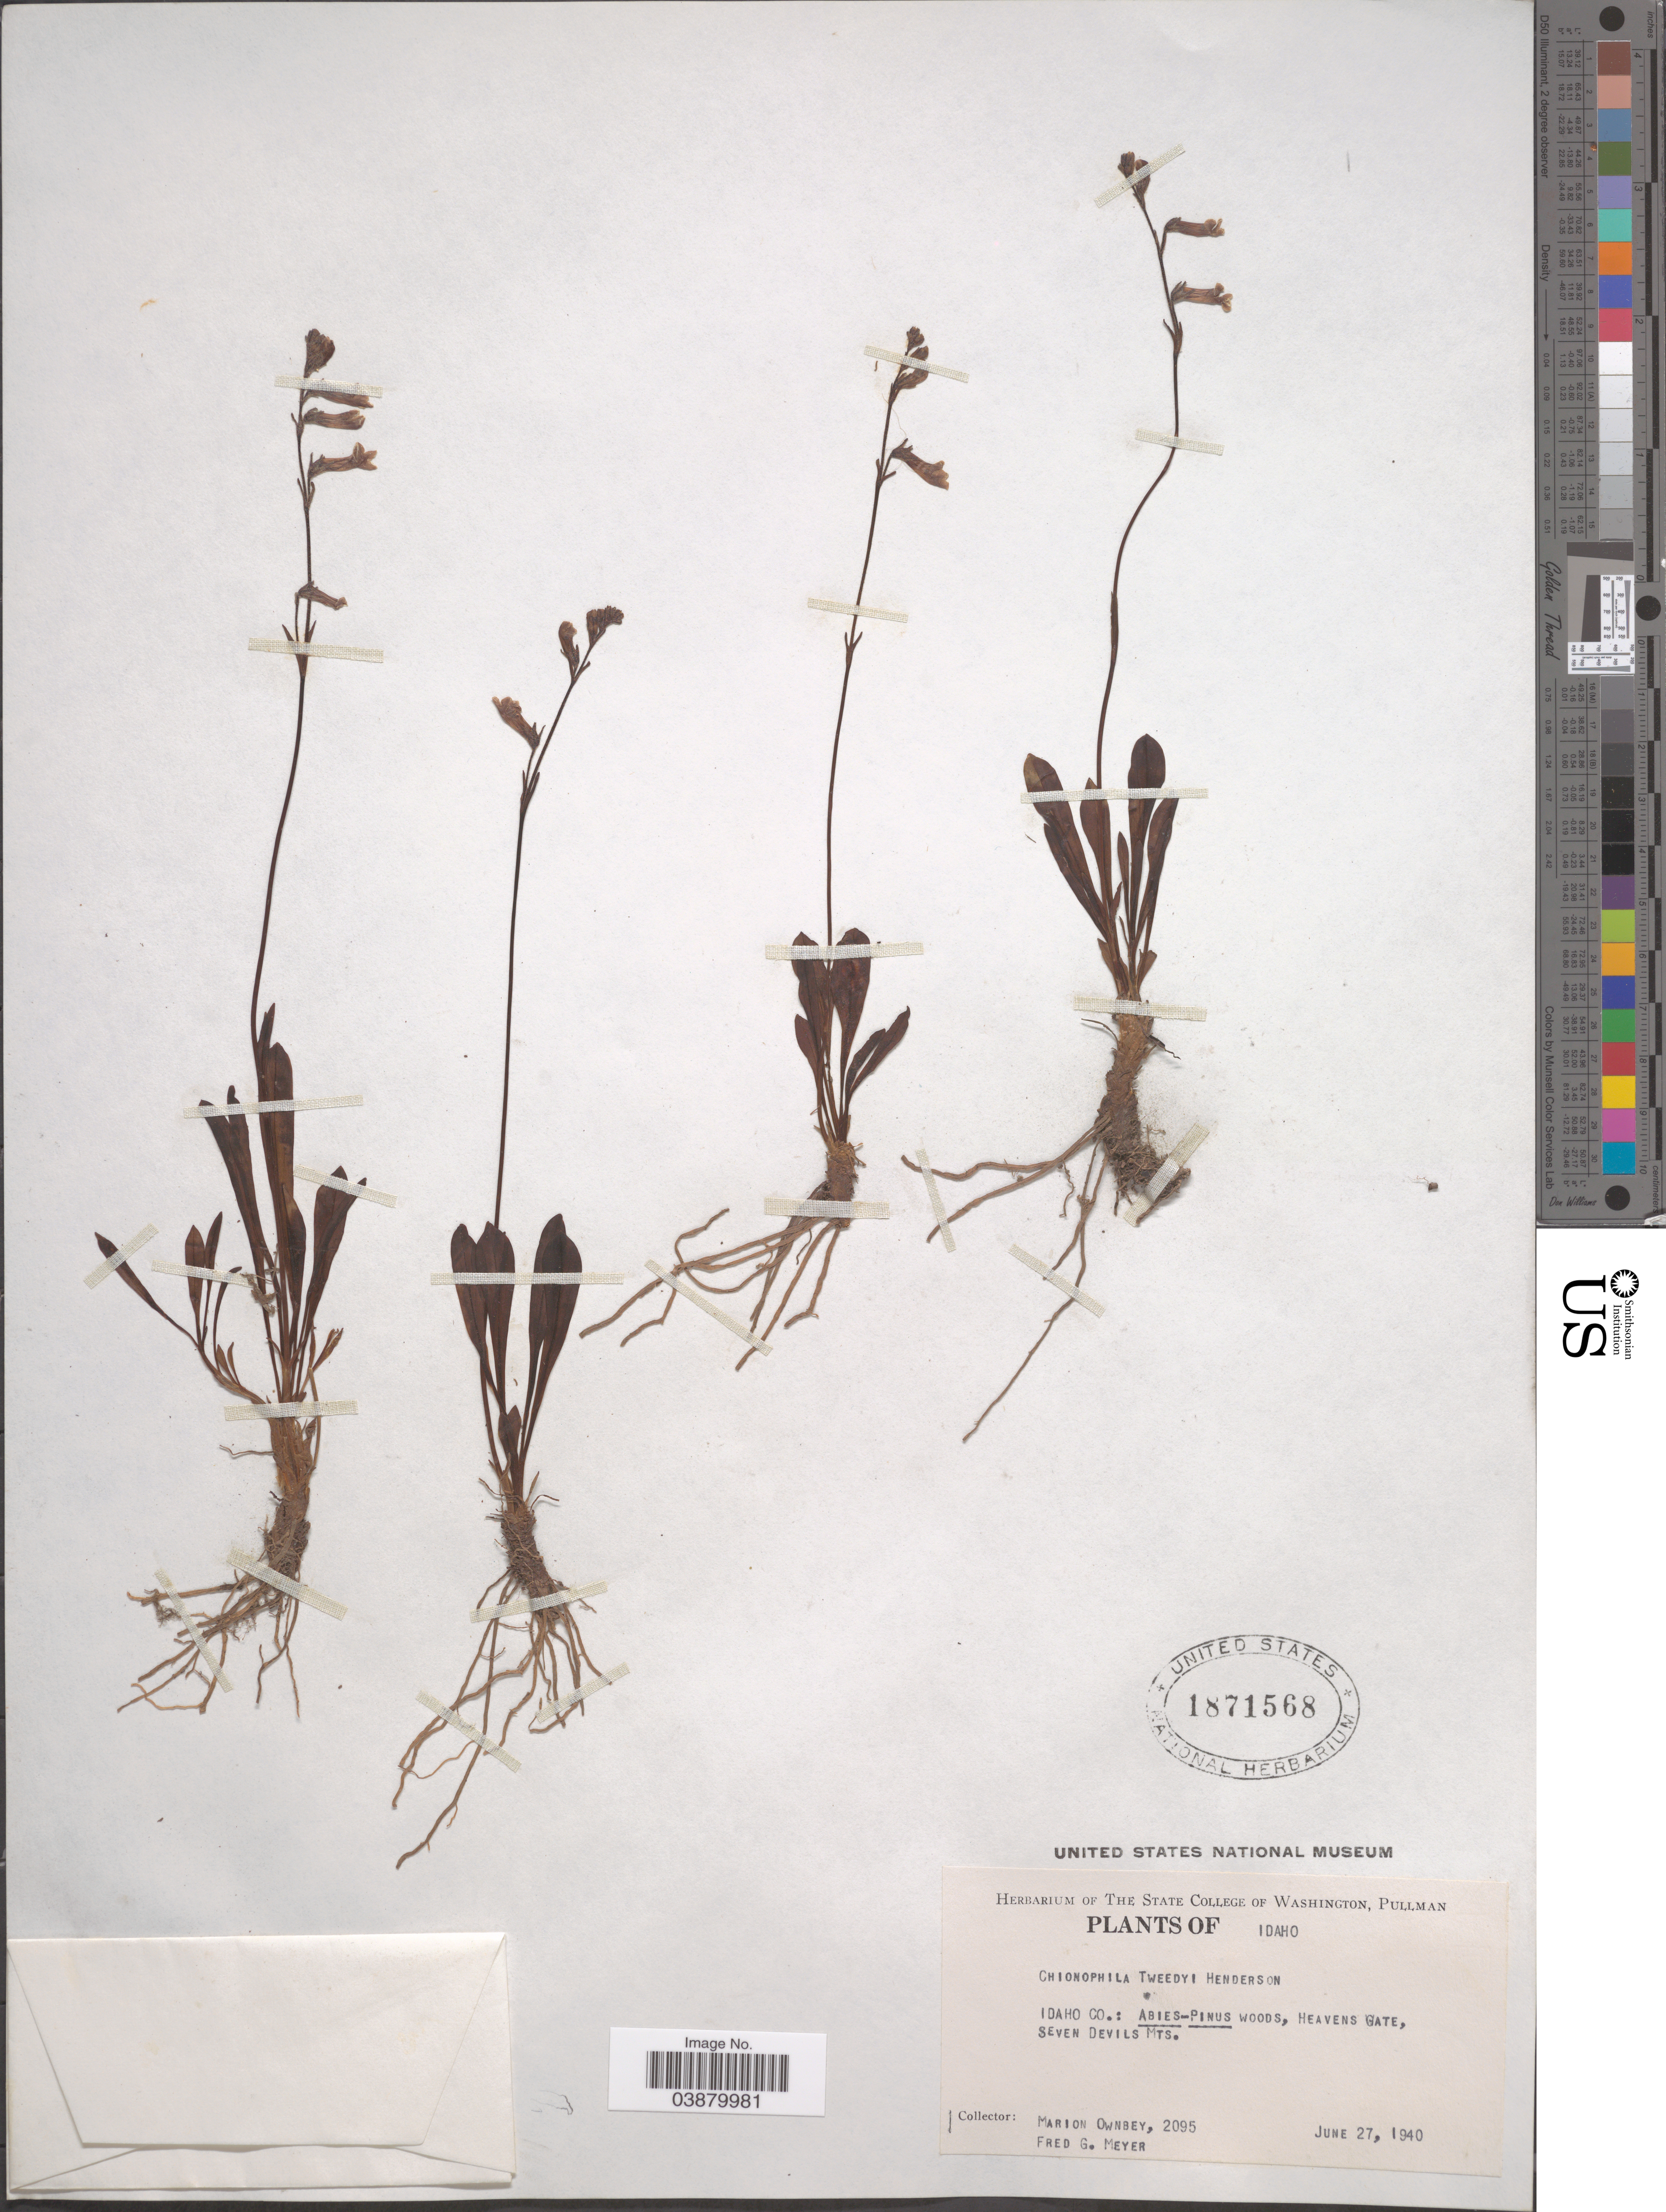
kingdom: Plantae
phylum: Tracheophyta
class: Magnoliopsida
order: Lamiales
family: Plantaginaceae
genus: Chionophila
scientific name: Chionophila tweedyi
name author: (Canby & Rose) Hend.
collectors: M. Ownbey & F. G. Meyer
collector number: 2095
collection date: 1940-06-27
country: United States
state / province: Idaho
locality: Idaho Co.: Abies-Pinus woods, Heavens Gate, Seven Devils Mts.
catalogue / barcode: US 1871568